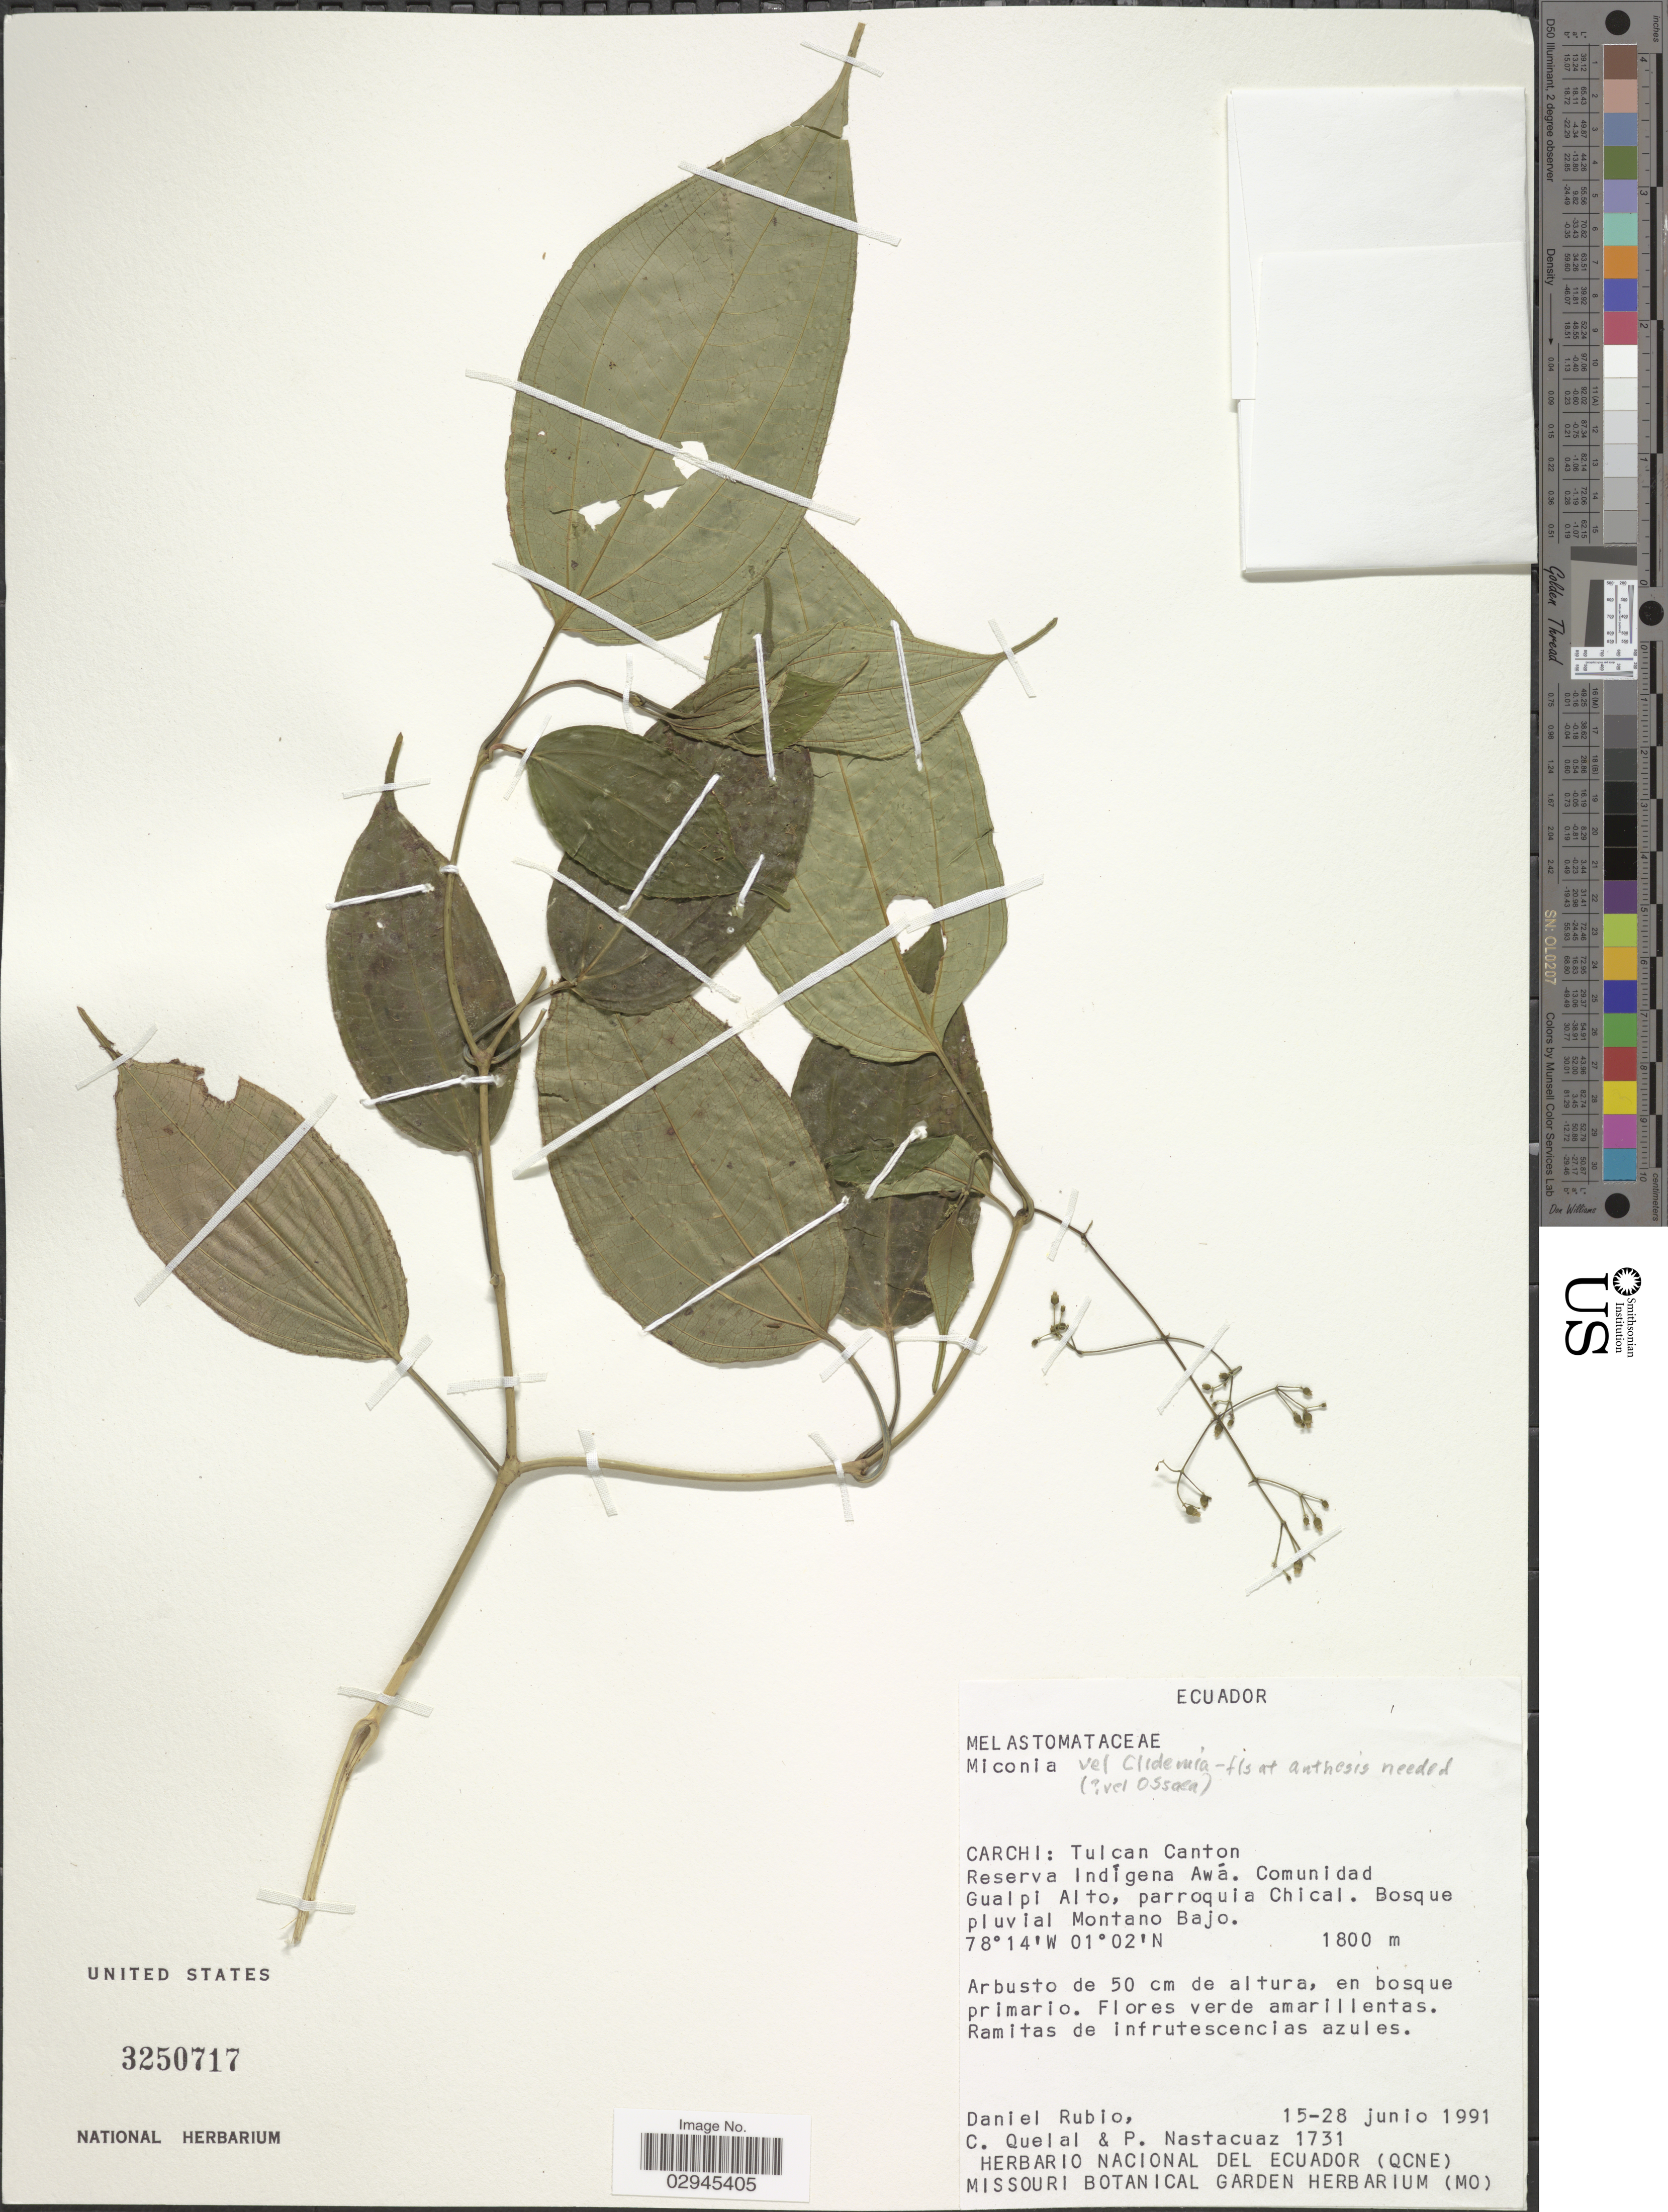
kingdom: Plantae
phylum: Tracheophyta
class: Magnoliopsida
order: Myrtales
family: Melastomataceae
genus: Miconia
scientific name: Miconia sp.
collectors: D. Rubio, C. Quelal & P. Nastacuaz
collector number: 1731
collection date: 1991-06-15/1991-06-28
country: Ecuador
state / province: Carchi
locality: Tulcan Canton. Reserva Indígena Awá. Comunidad Gualpi Alto, parroquia Chical. Bosque pluvial Montano Bajo.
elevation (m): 1800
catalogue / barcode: US 3250717